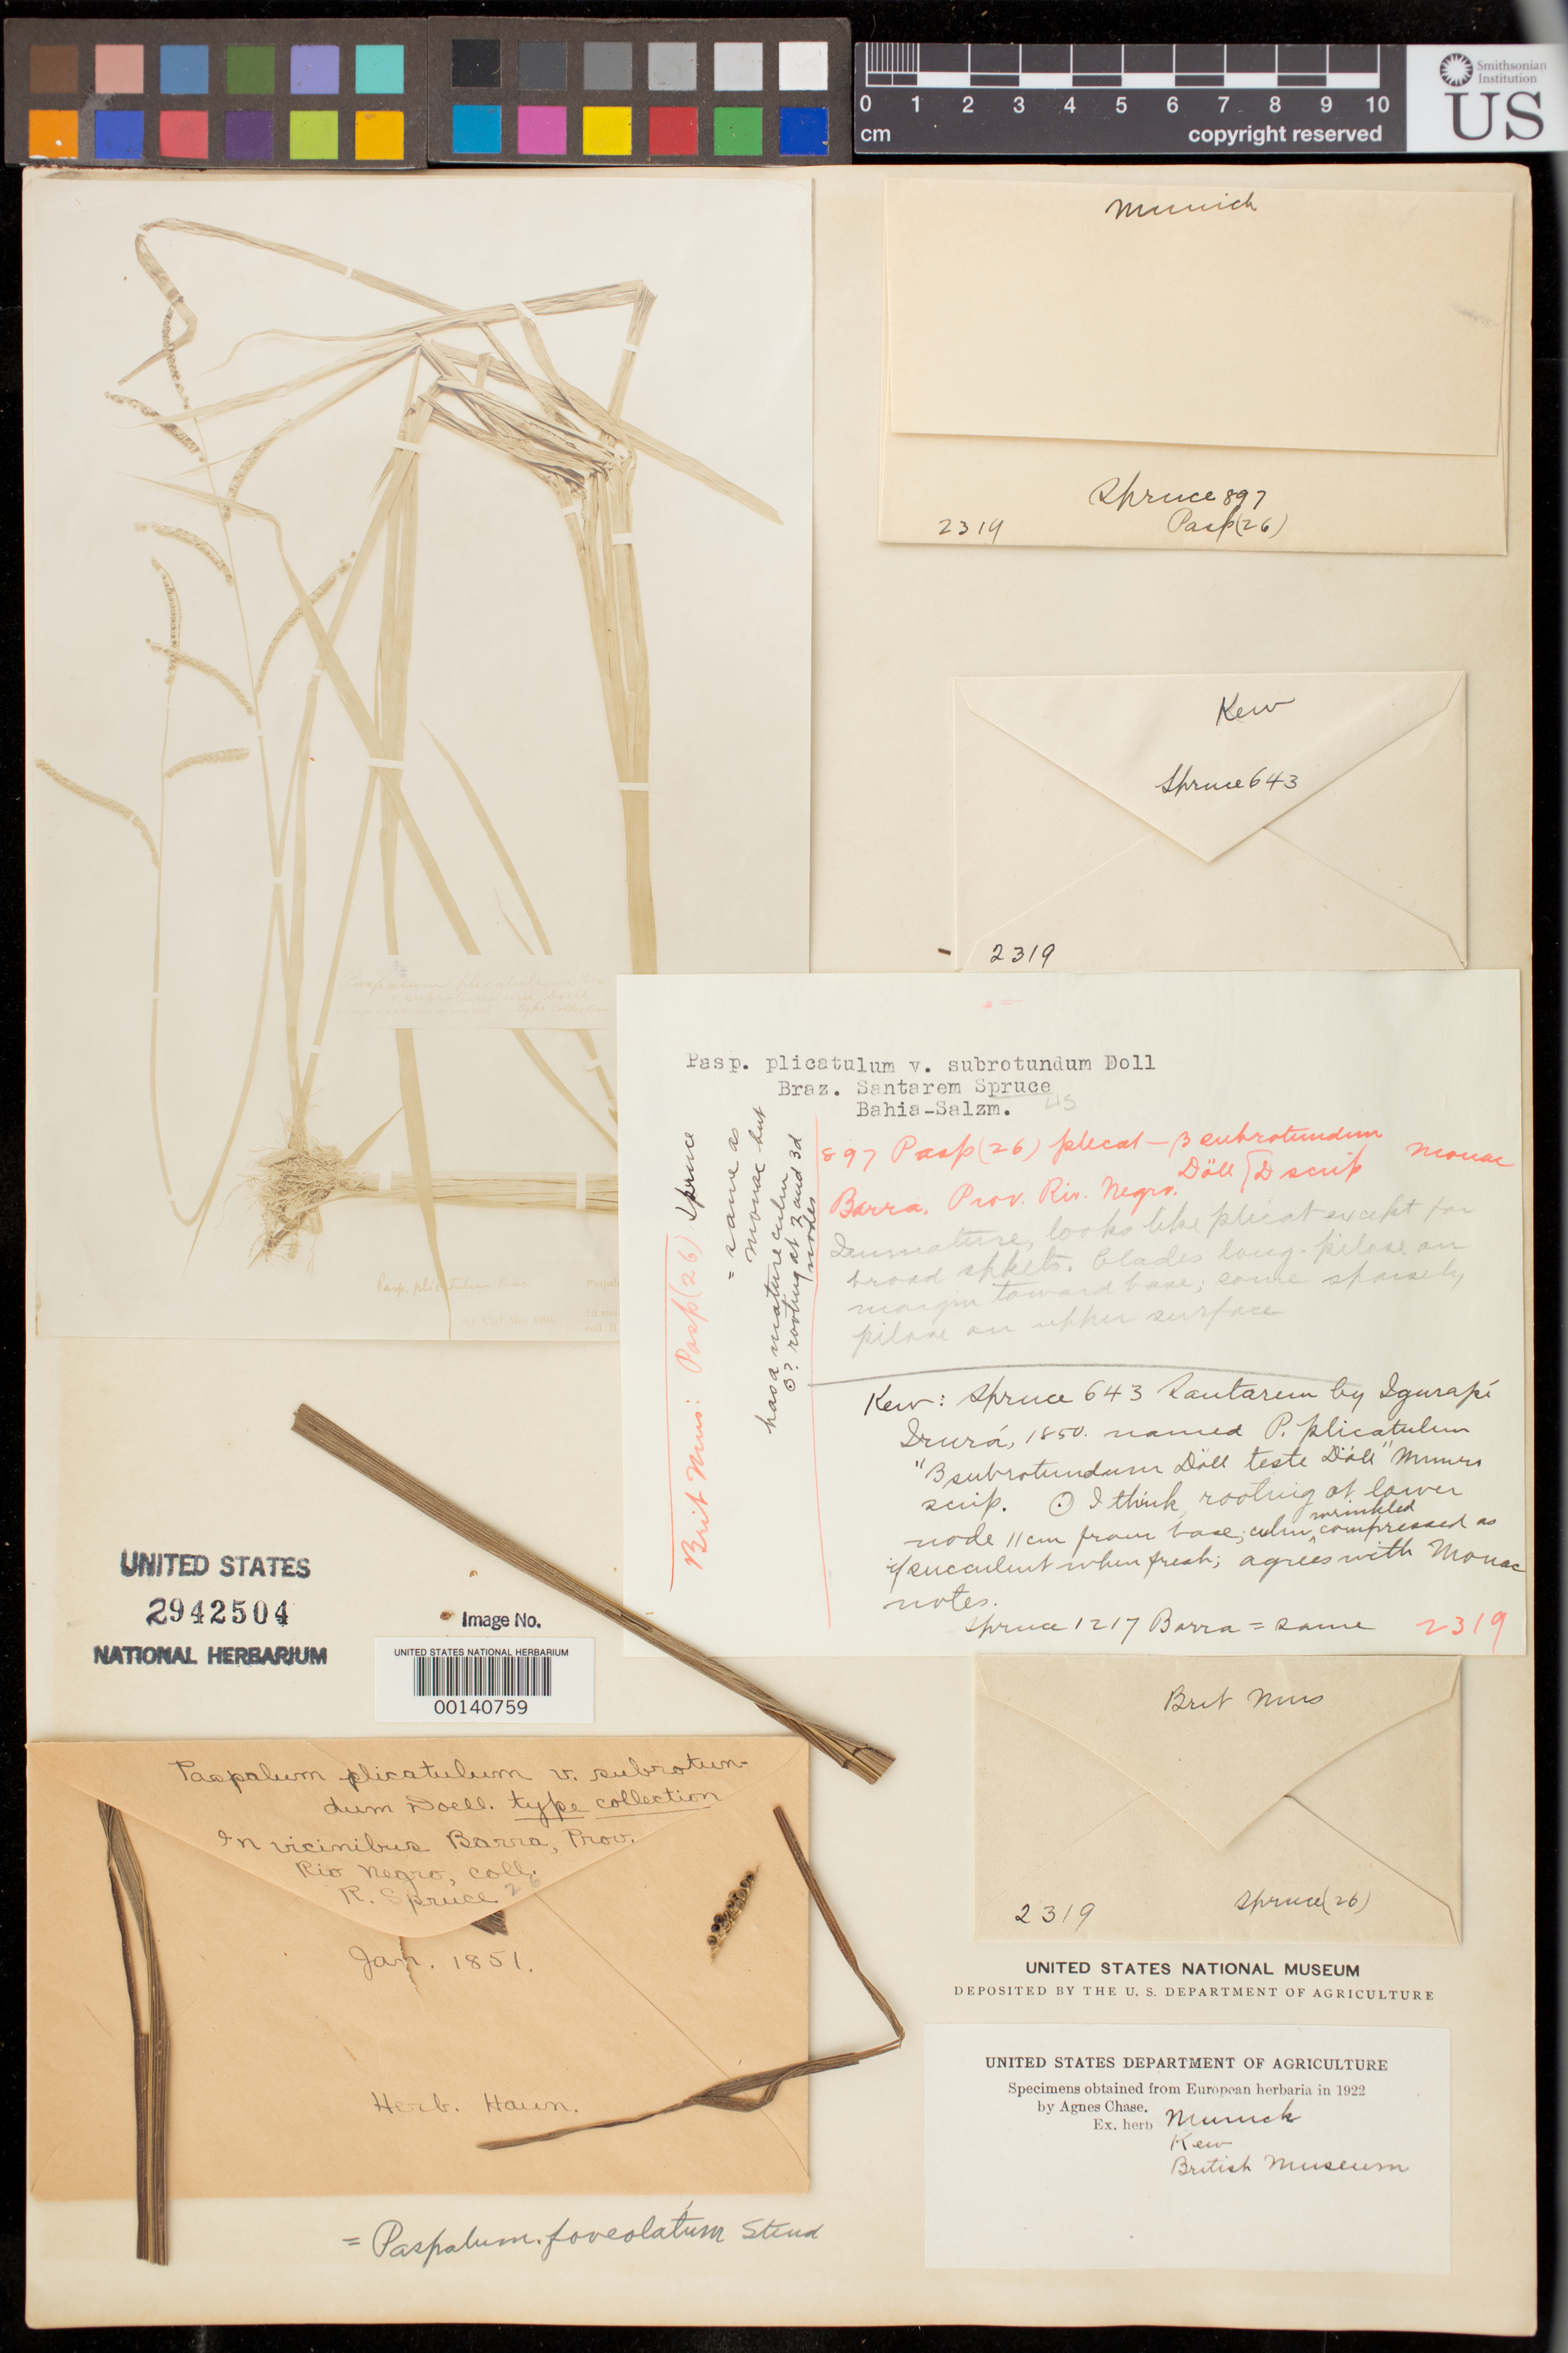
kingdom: Plantae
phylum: Tracheophyta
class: Liliopsida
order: Poales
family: Poaceae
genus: Paspalum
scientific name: Paspalum plicatulum var. subrotundum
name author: Döll in Mart.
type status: Type Fragment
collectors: R. Spruce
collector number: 897,643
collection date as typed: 1850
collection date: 1850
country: Brazil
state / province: Pará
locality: Santarem.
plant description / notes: Sheet mounted with numerous elements, fragments from various herbaria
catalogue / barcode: US 2942504